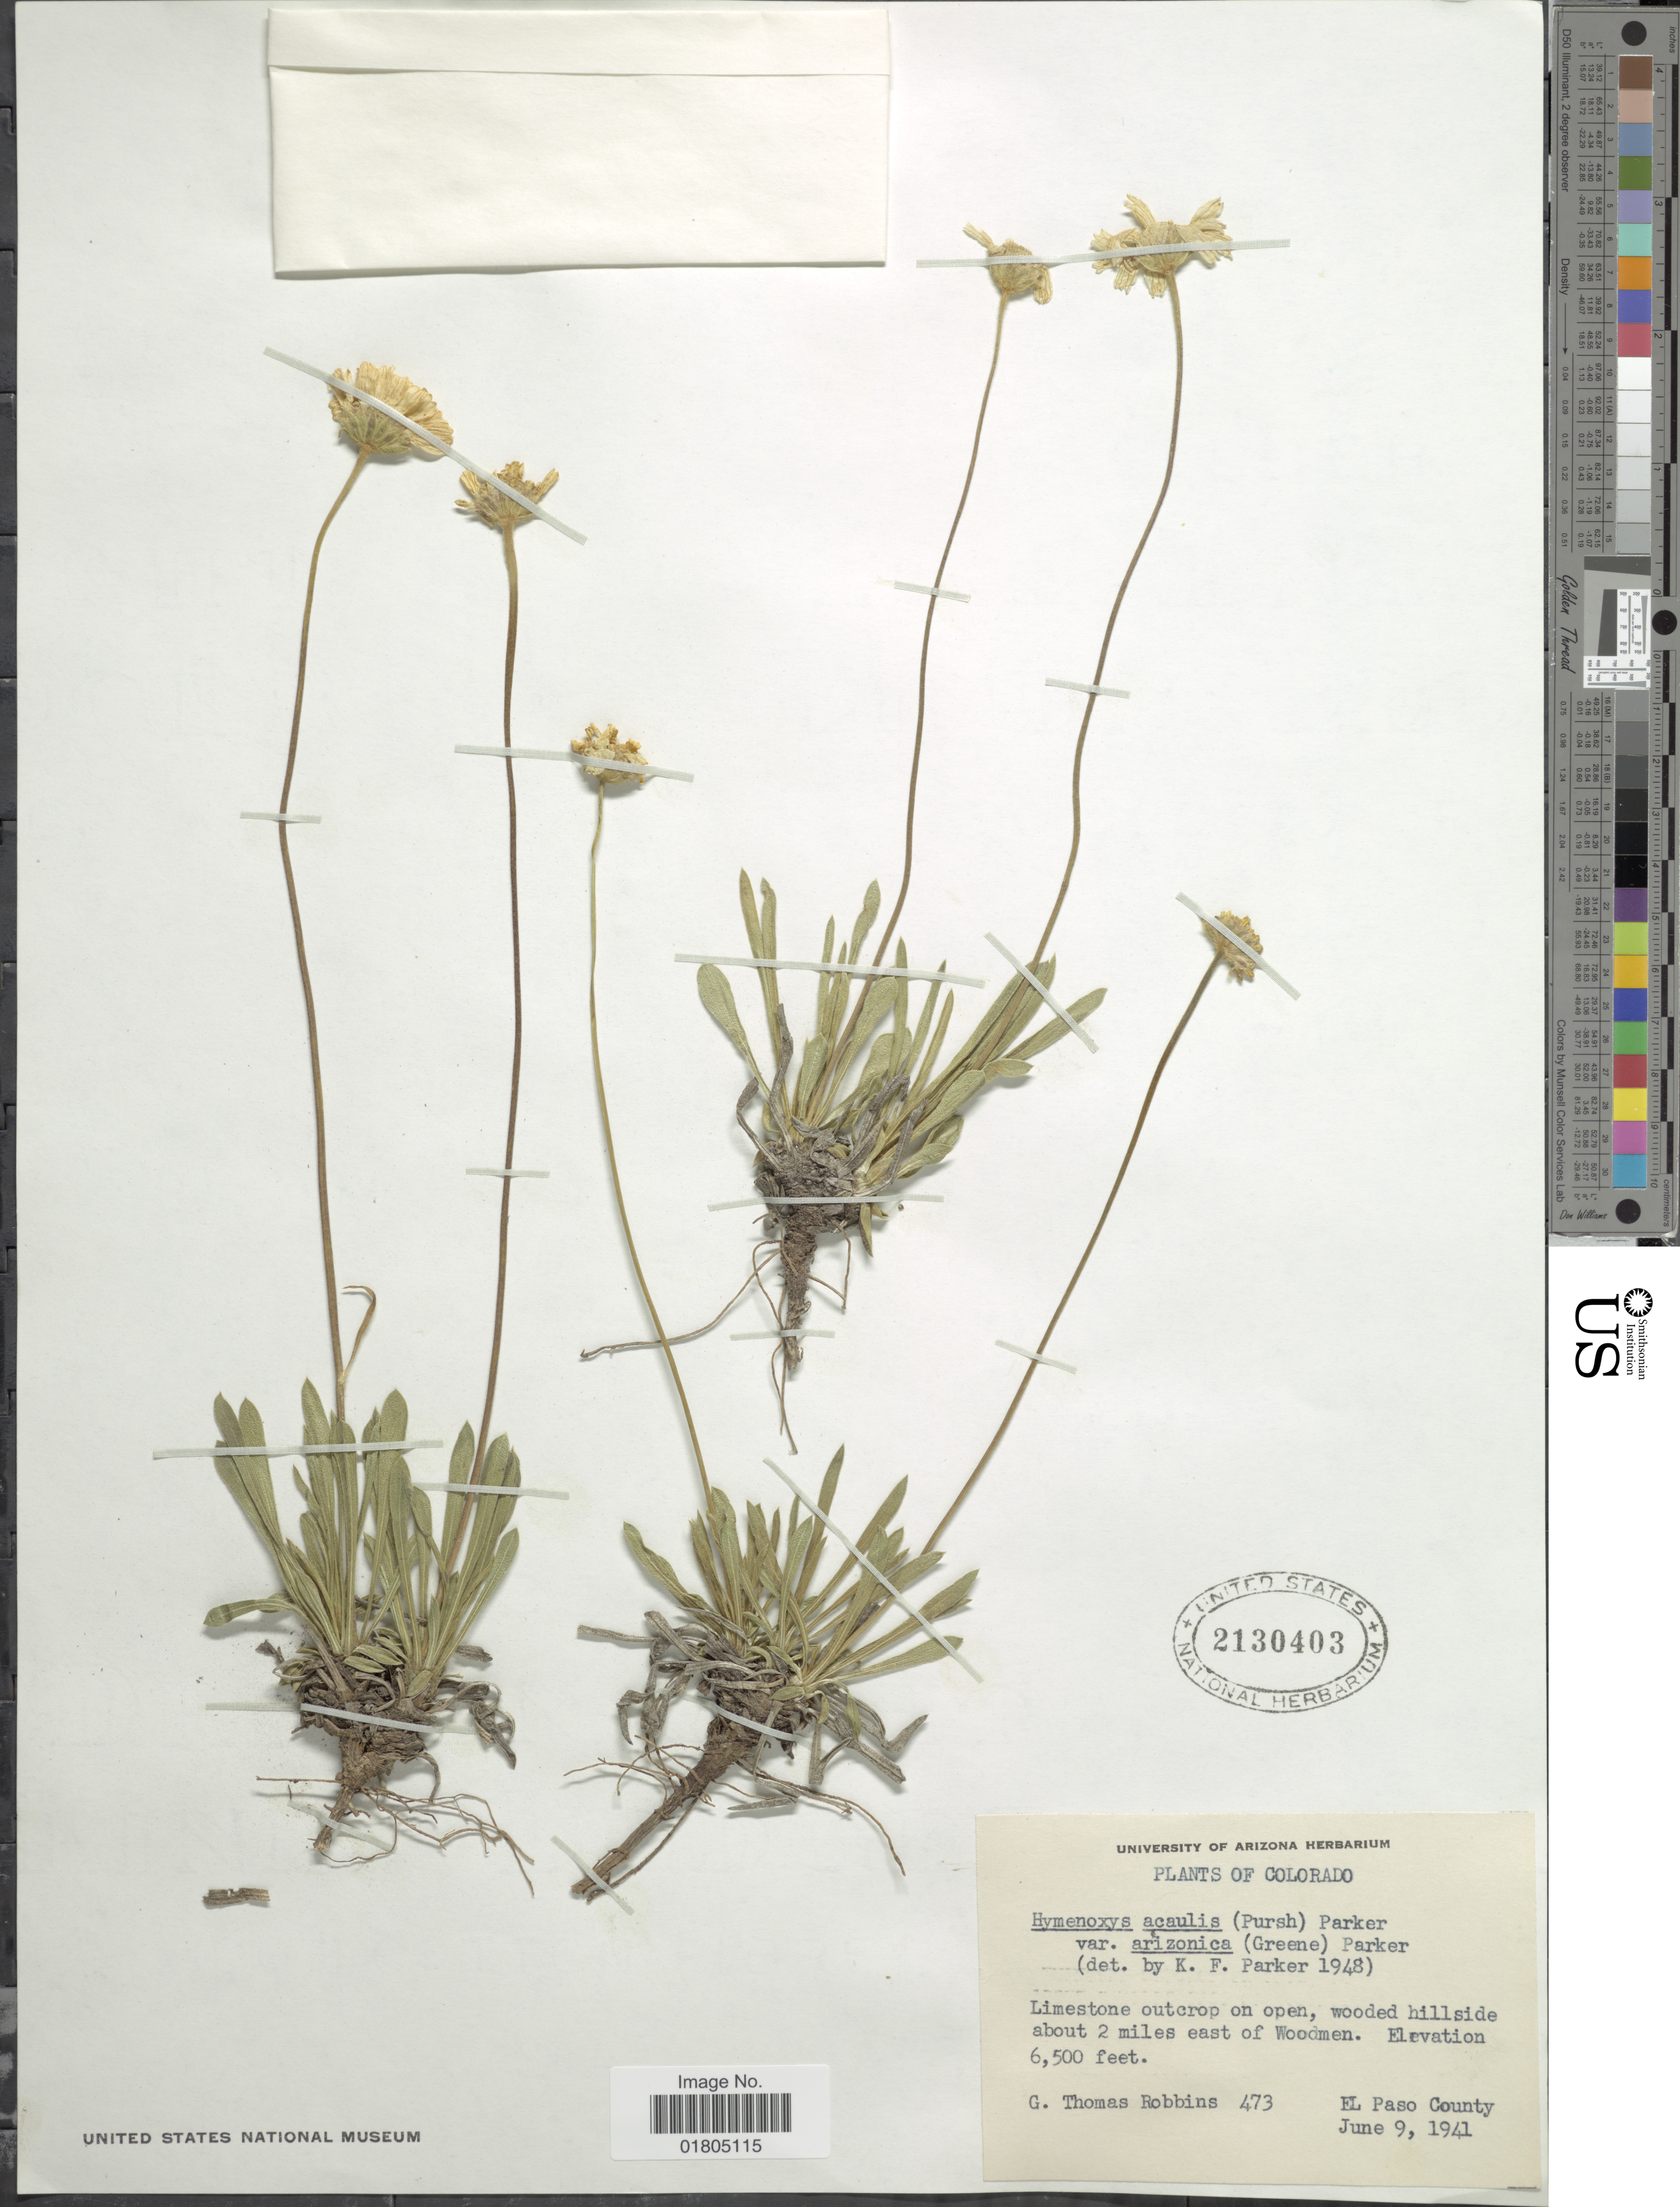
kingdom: Plantae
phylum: Tracheophyta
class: Magnoliopsida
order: Asterales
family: Asteraceae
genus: Actinea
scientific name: Actinea acaulis var. arizonica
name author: (Greene) S.F. Blake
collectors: G. T. Robbins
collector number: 473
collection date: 1941-06-09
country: United States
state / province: Colorado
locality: Wooded hillside about 2 miles east of Woodmen, El Paso County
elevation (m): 1981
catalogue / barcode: US 2130403